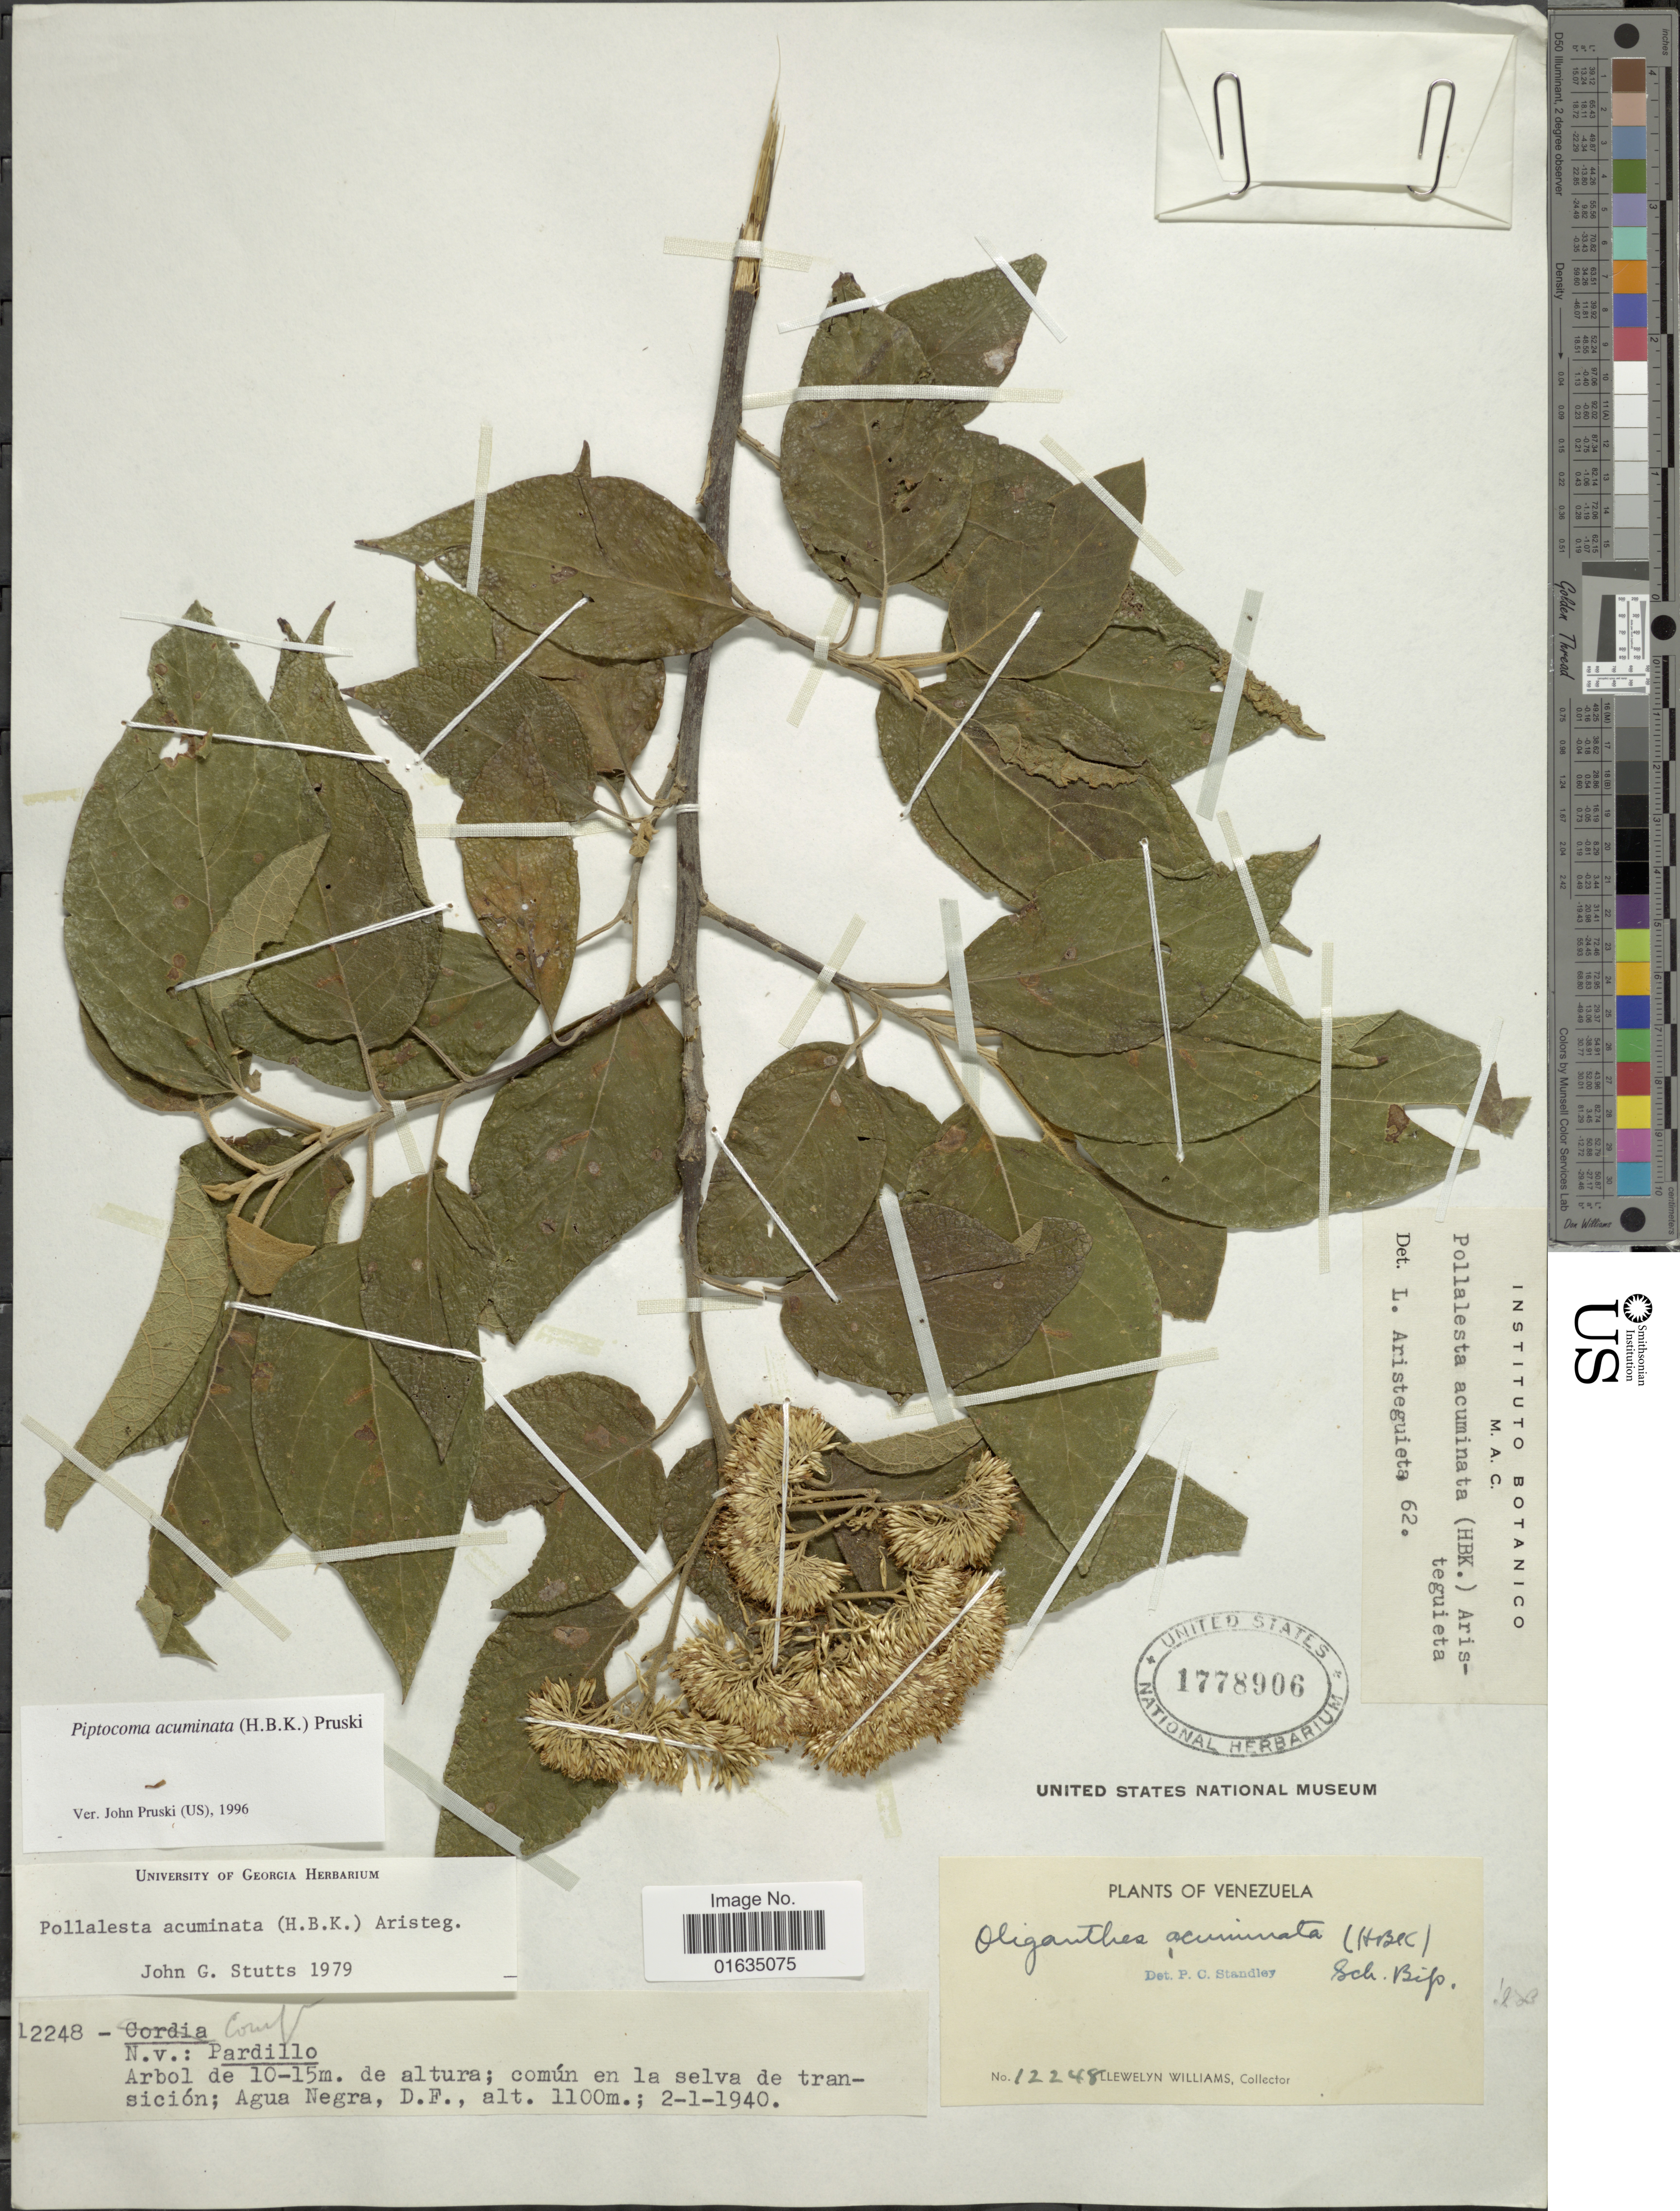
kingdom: Plantae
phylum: Tracheophyta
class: Magnoliopsida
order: Asterales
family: Asteraceae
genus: Pollalesta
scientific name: Pollalesta acuminata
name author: (Kunth) Aristeg.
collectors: Ll. Williams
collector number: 12248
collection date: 1940-01-02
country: Venezuela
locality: Agua Negra, D. F.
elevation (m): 1100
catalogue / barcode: US 1778906